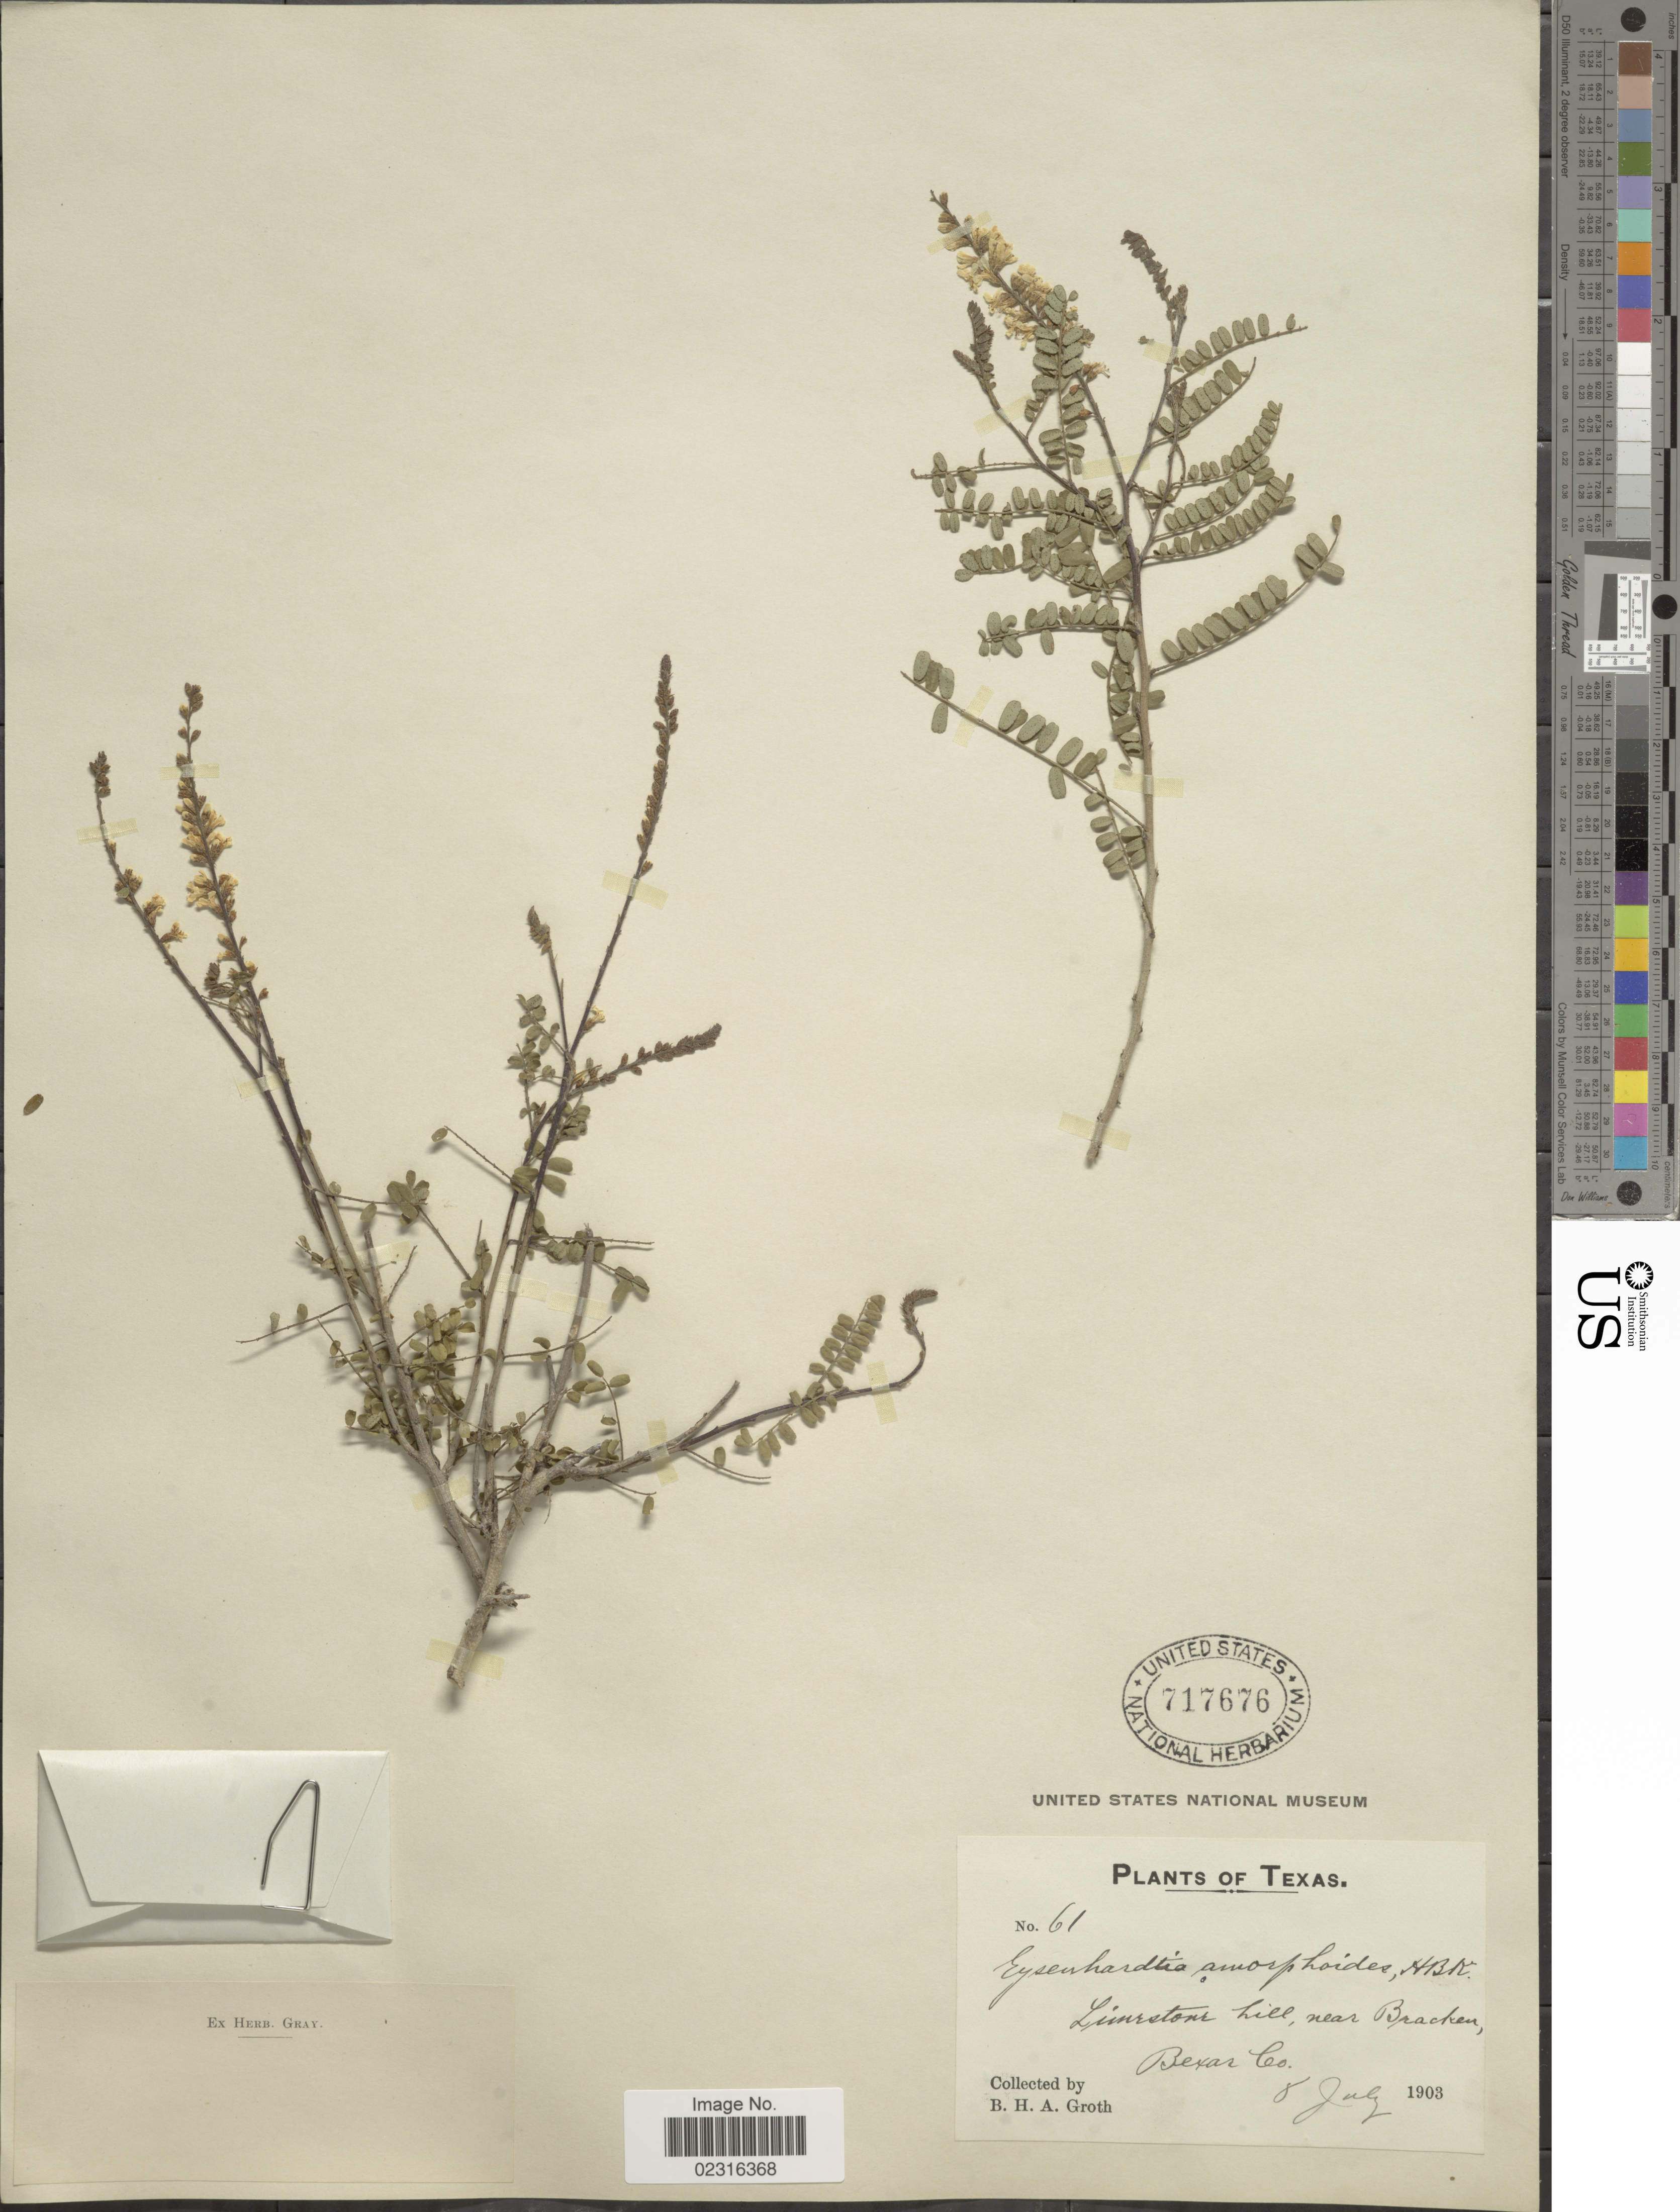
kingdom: Plantae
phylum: Tracheophyta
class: Magnoliopsida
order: Fabales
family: Fabaceae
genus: Eysenhardtia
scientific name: Eysenhardtia texana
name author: Scheele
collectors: B. Groth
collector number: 61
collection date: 1903-07-08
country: United States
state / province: Texas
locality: Limestone hill, near Bracken, Bexar Co.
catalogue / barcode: US 717676